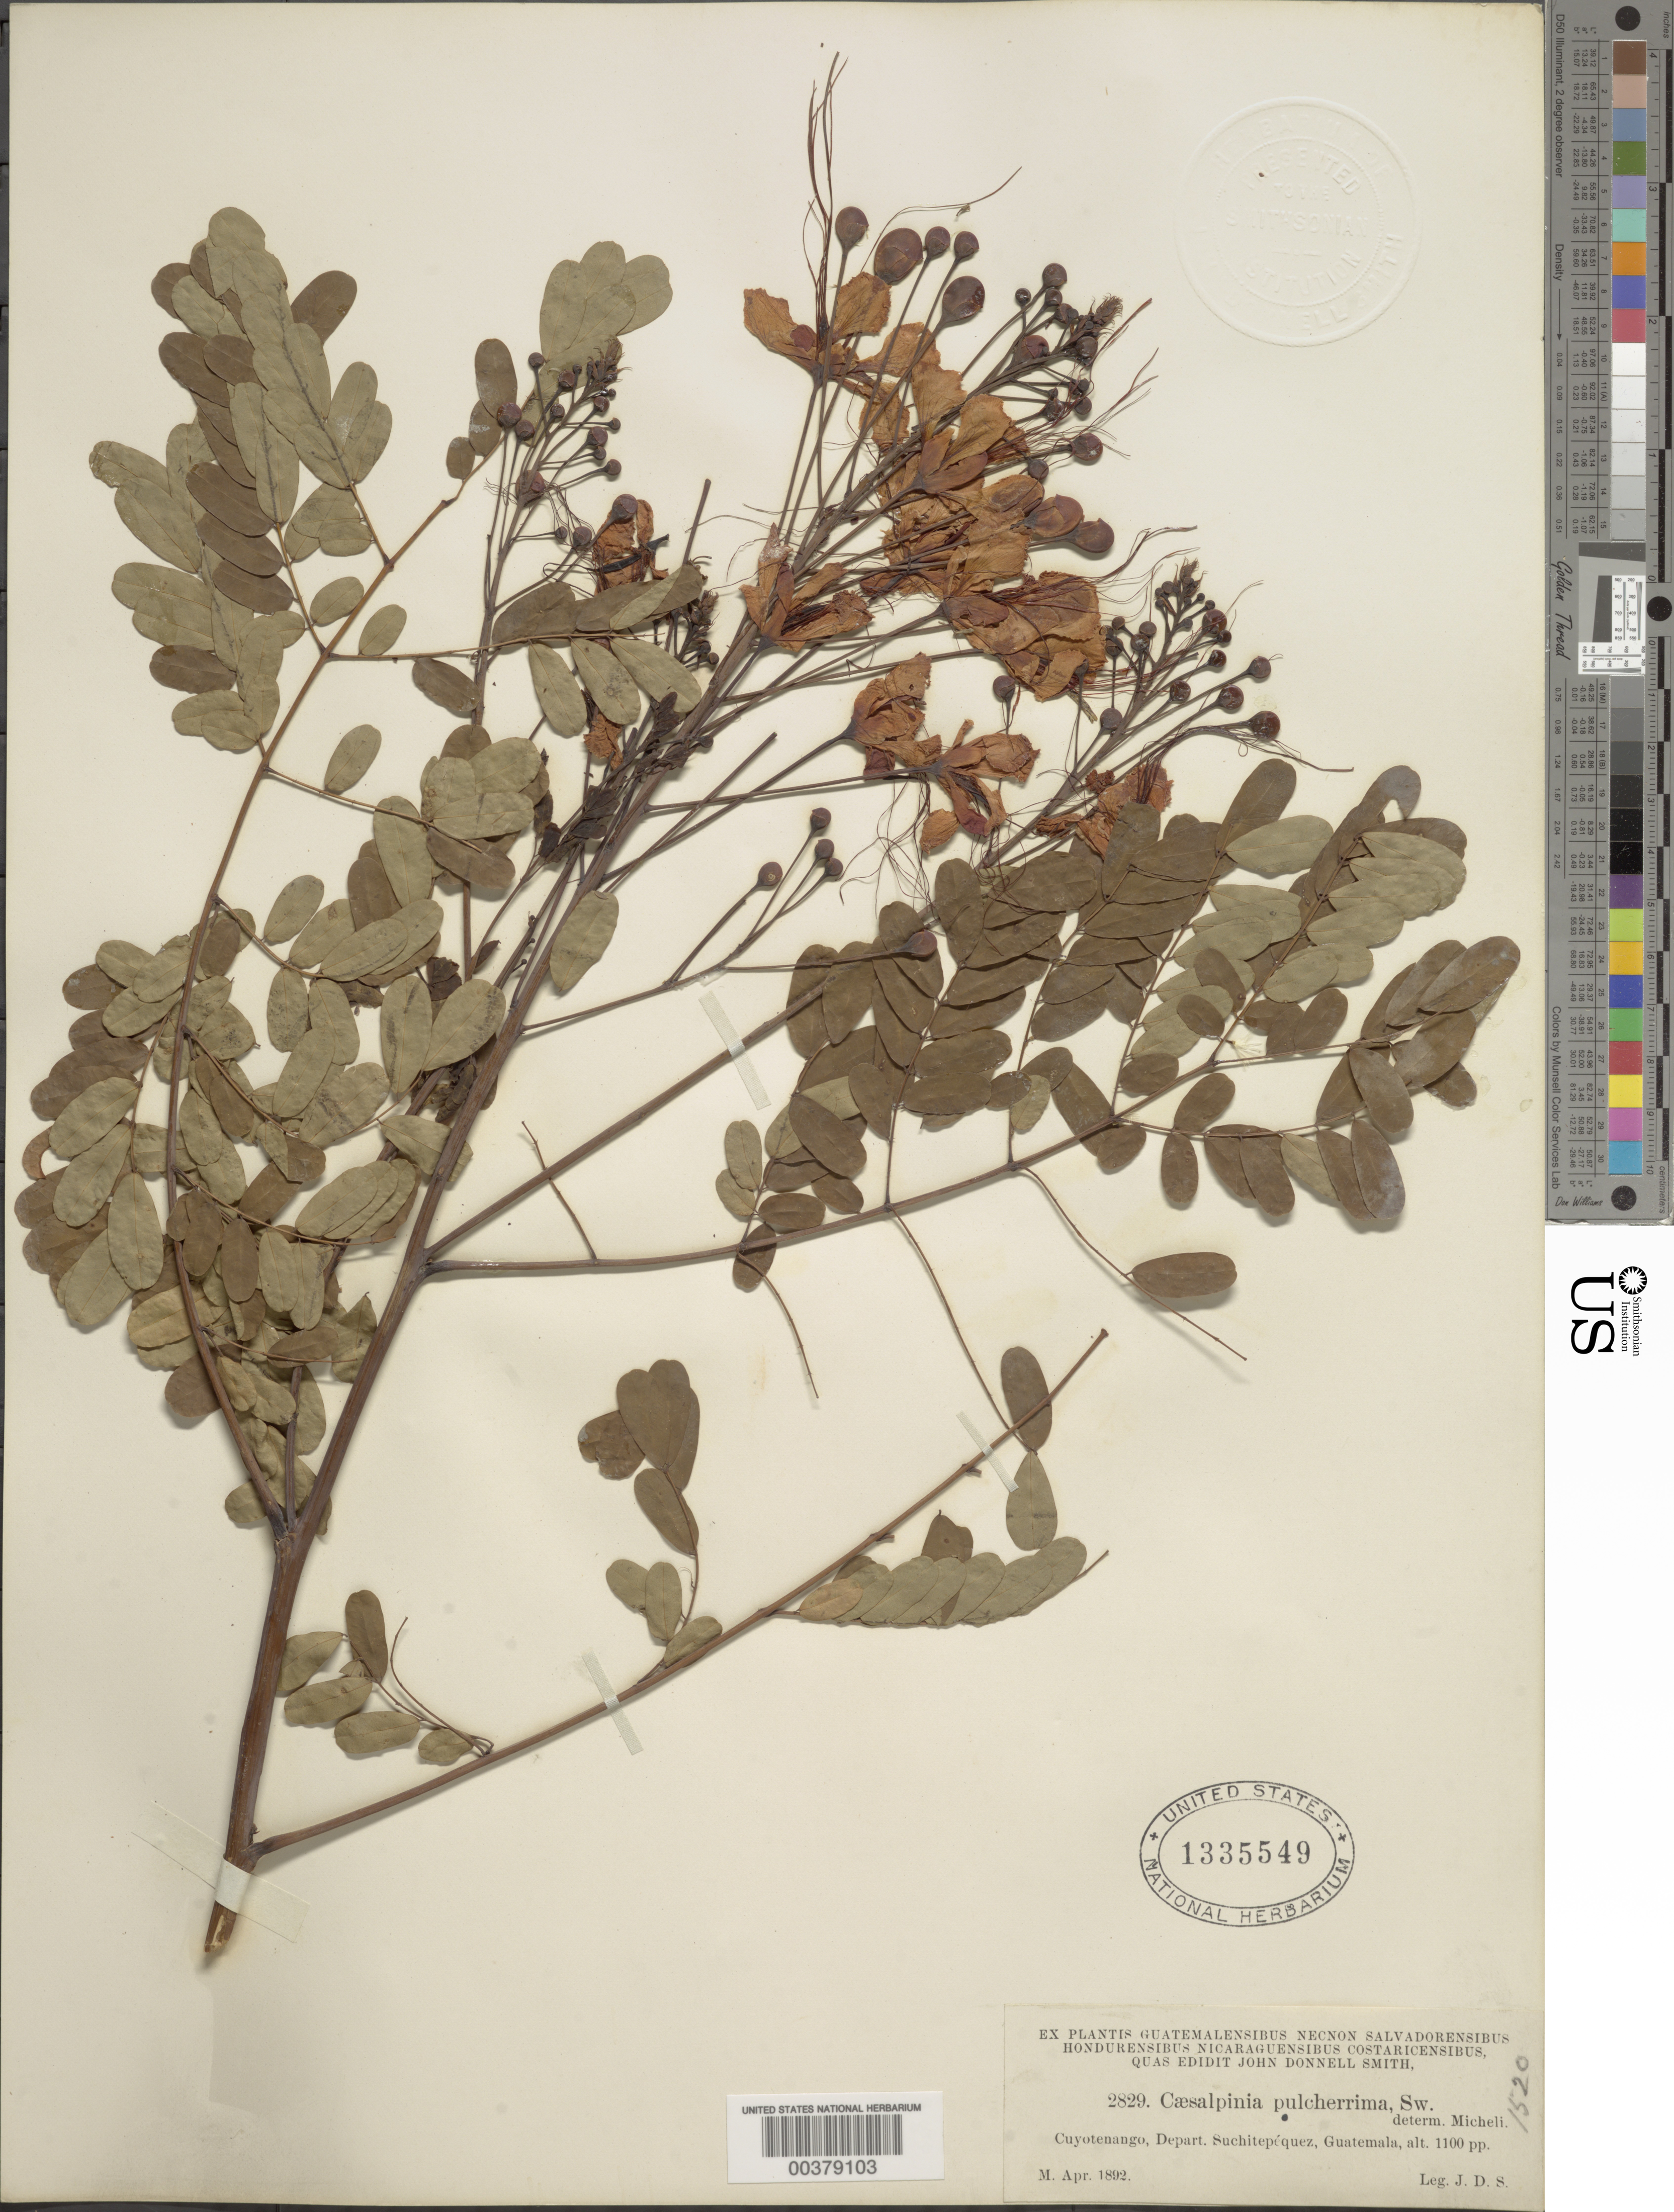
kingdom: Plantae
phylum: Tracheophyta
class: Magnoliopsida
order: Fabales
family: Fabaceae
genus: Caesalpinia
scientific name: Caesalpinia pulcherrima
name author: (L.) Sw.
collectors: J. Donnell Smith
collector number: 2829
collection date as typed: Apr 1892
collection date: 1892-04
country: Guatemala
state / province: Suchitepéquez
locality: Cuyotenango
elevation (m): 335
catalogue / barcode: US 1335549